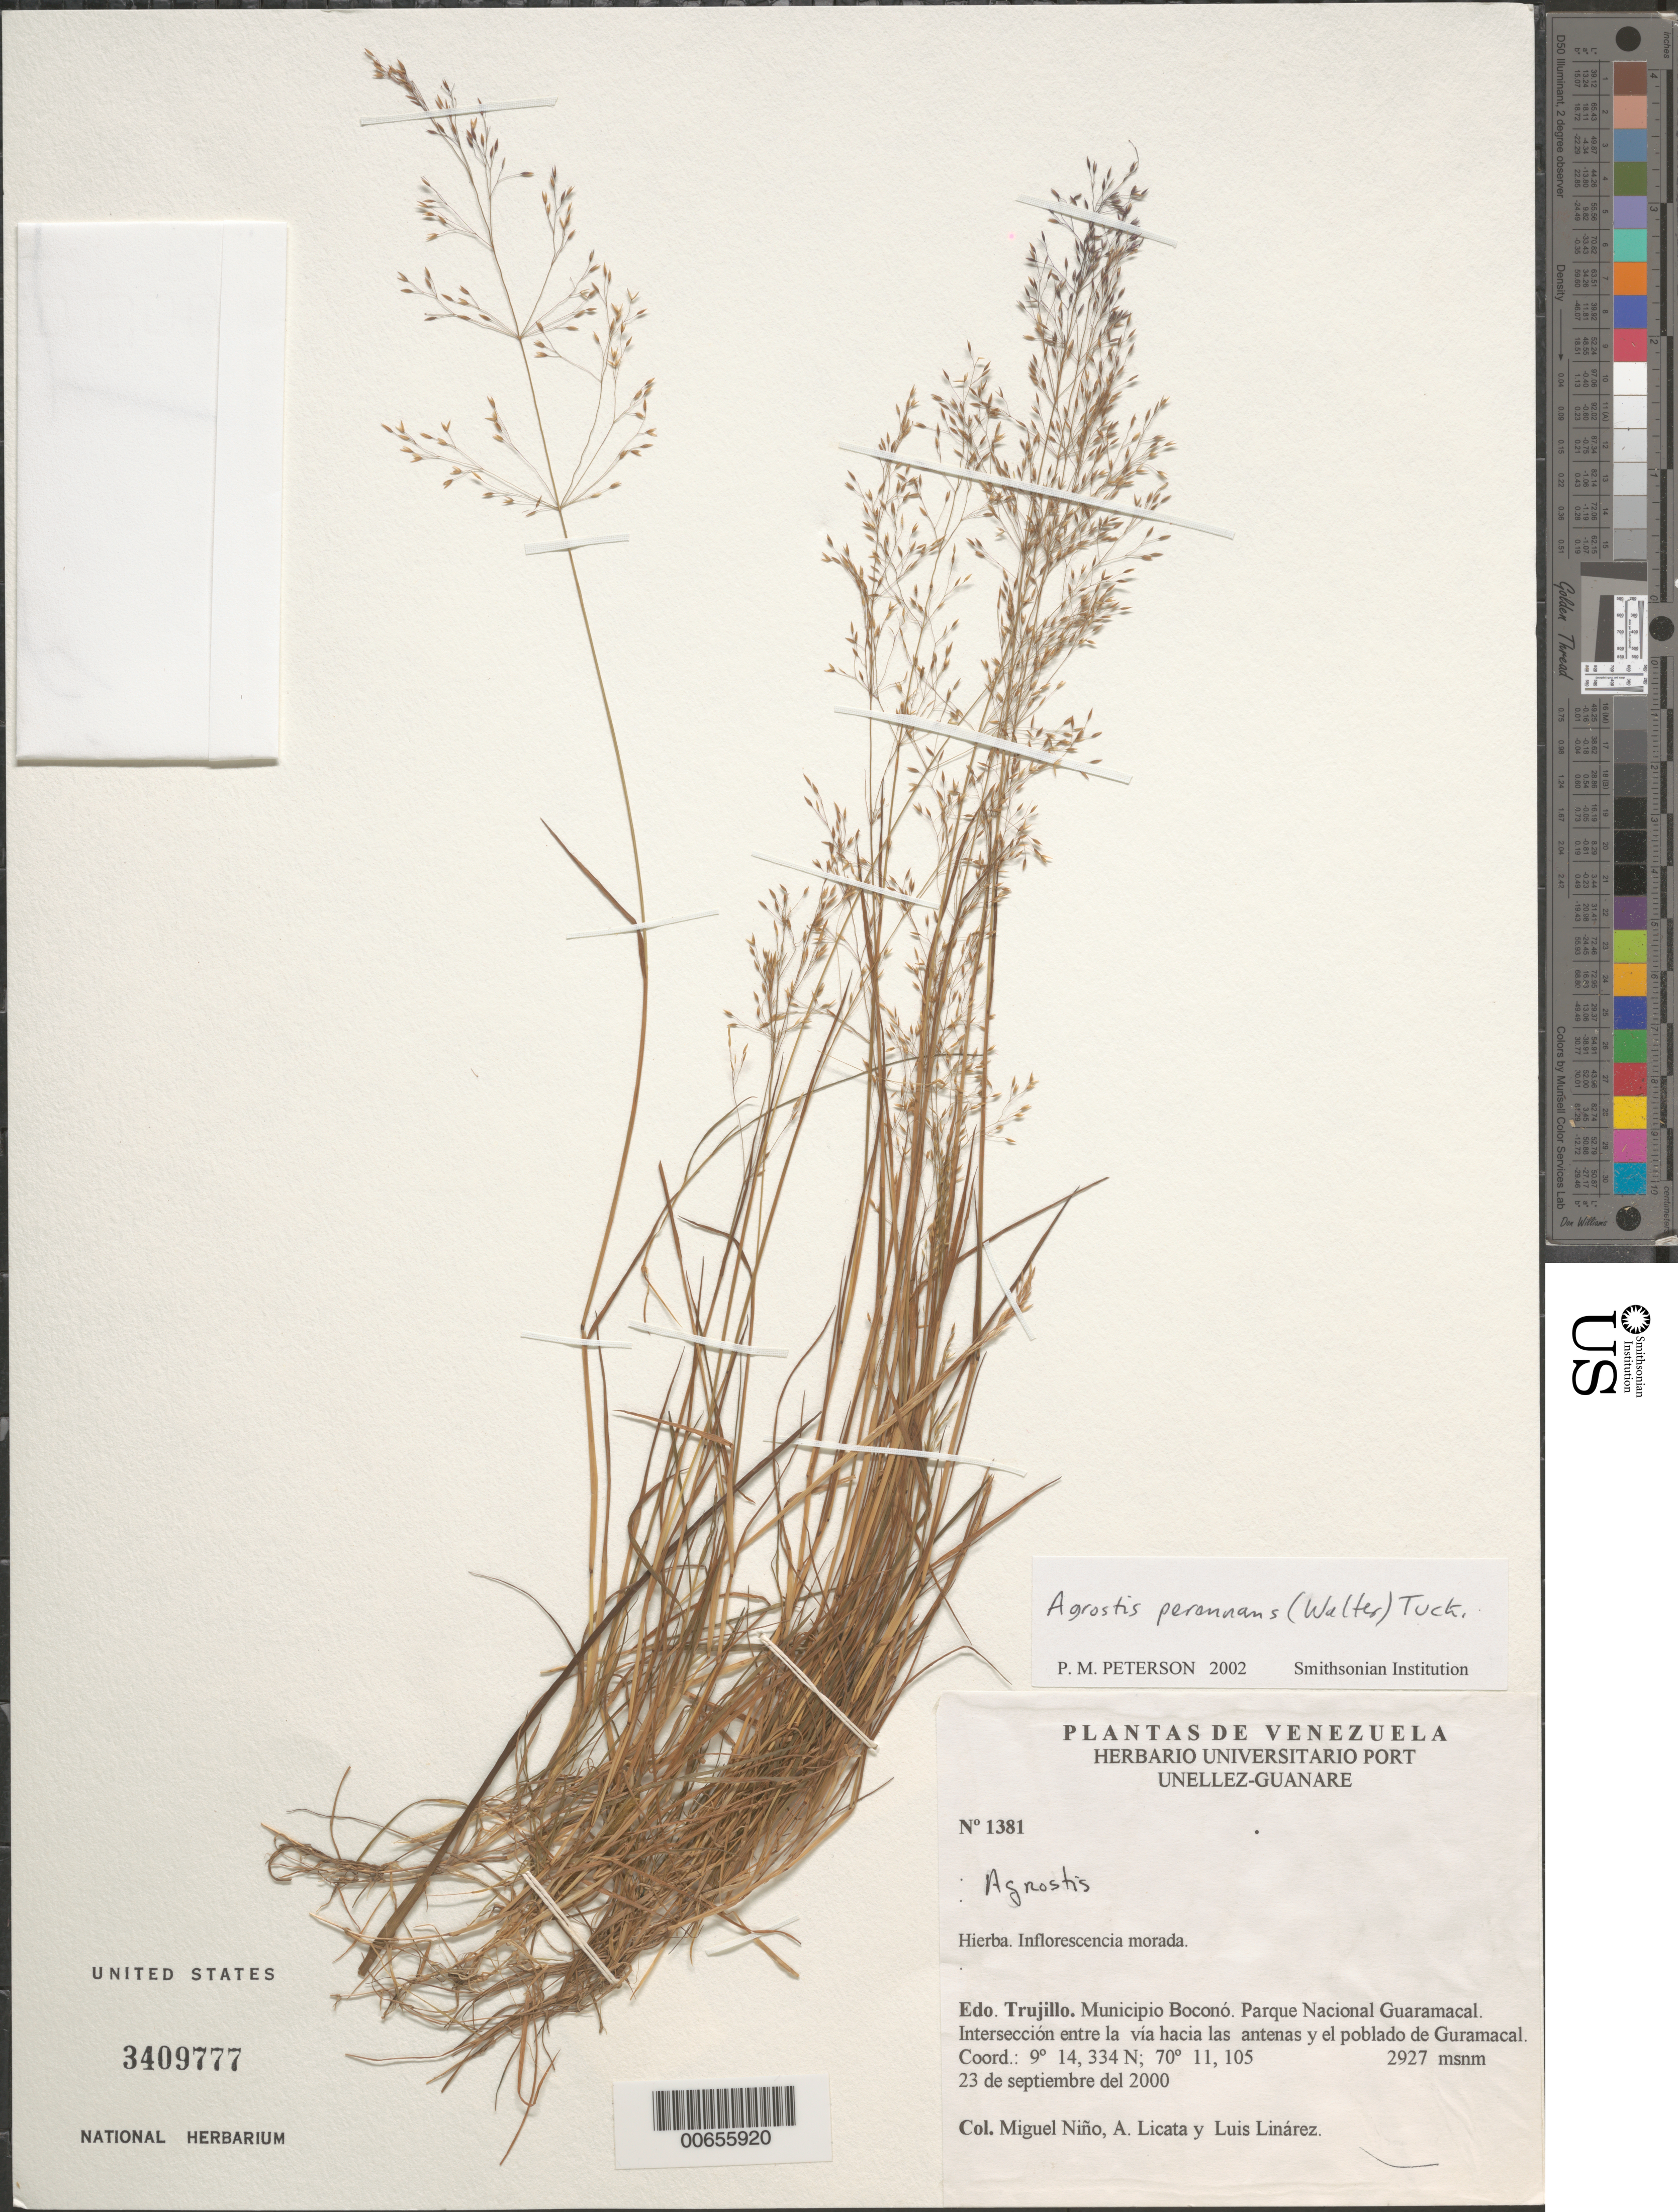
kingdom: Plantae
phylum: Tracheophyta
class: Liliopsida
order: Poales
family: Poaceae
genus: Agrostis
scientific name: Agrostis perennans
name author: (Walter) Tuck.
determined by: Peterson, Paul M., (BOT), Smithsonian Institution - National Museum of Natural History (UNITED STATES)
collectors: S. M. Niño, A. Licata & L. Linárez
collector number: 1381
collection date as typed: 23 Sep 2000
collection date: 2000-09-23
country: Venezuela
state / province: Trujillo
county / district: Boconó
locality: Parque Nacional Guaramacal, intersección entre las vía hacia las antenas y el poblado Guaramacal.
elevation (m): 2927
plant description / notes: PORT, US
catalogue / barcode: US 3409777